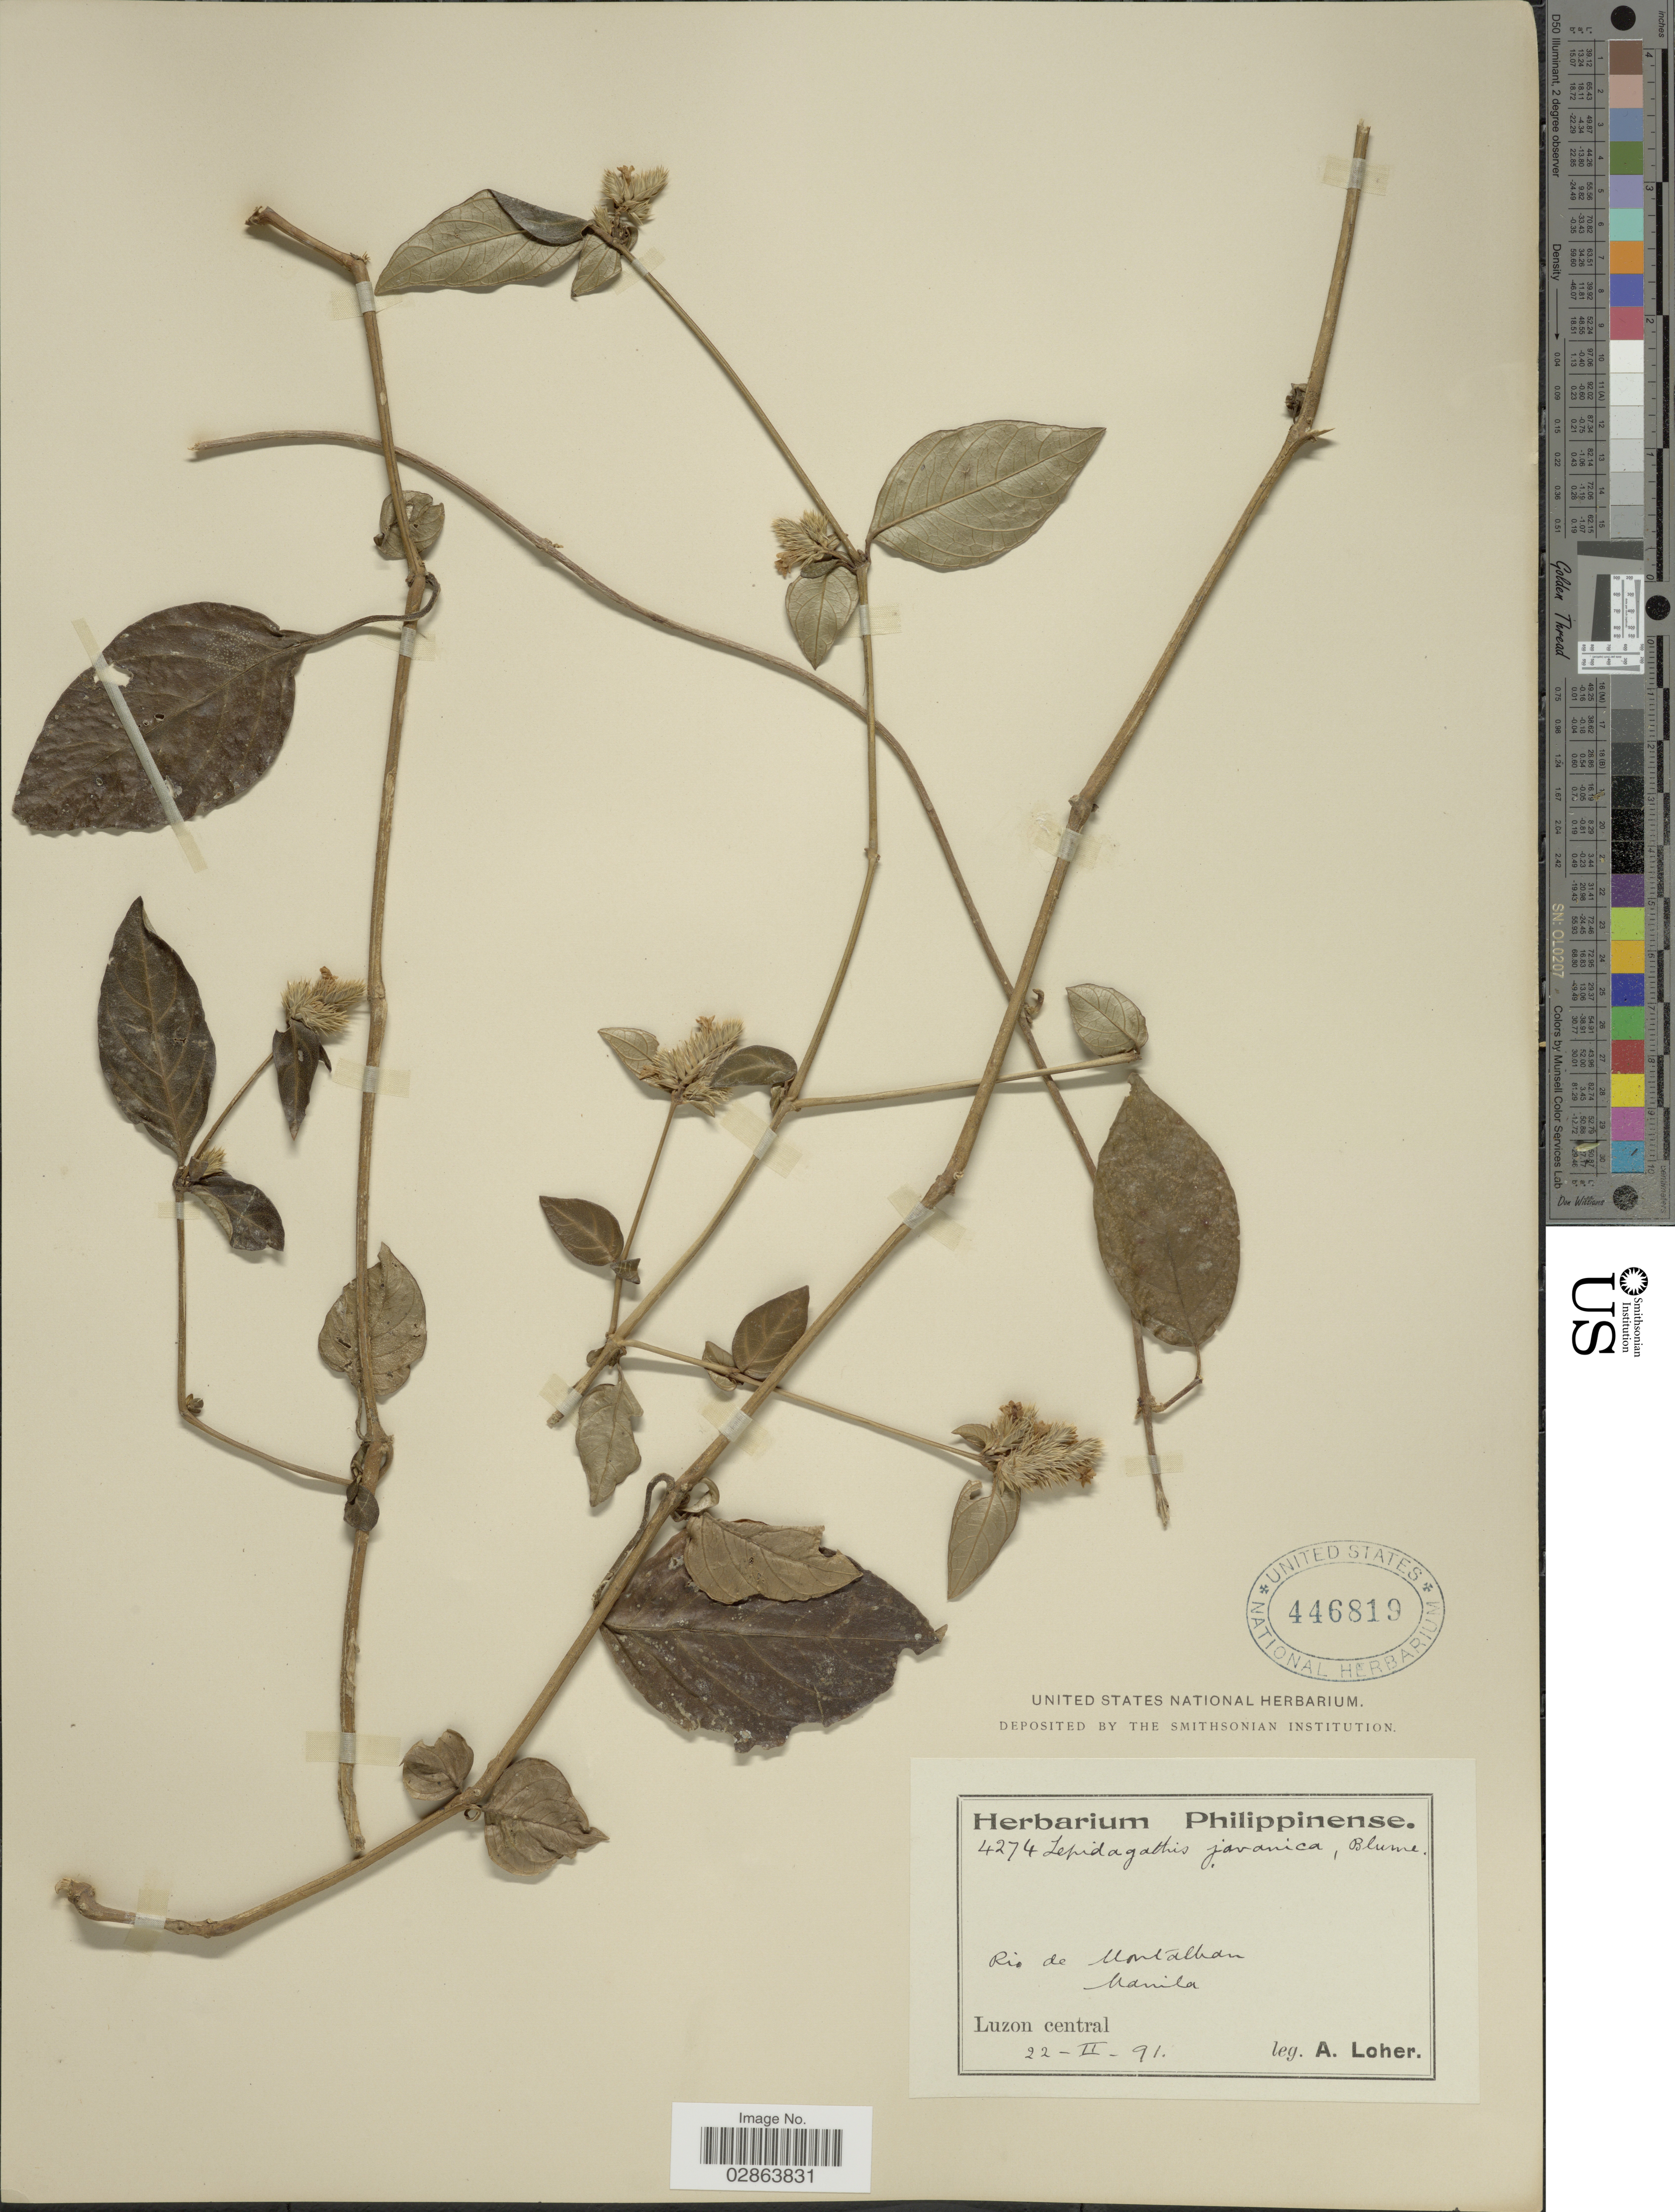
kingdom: Plantae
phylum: Tracheophyta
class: Magnoliopsida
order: Lamiales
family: Acanthaceae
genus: Lepidagathis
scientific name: Lepidagathis dispar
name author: C.B. Clarke ex Merr. & Merritt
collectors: A. Loher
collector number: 4274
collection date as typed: Transcribed d/m/y: 22/2/91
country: Philippines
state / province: Central Luzon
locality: Rio de Montalban, Manila, Luzon central.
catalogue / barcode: US 446819